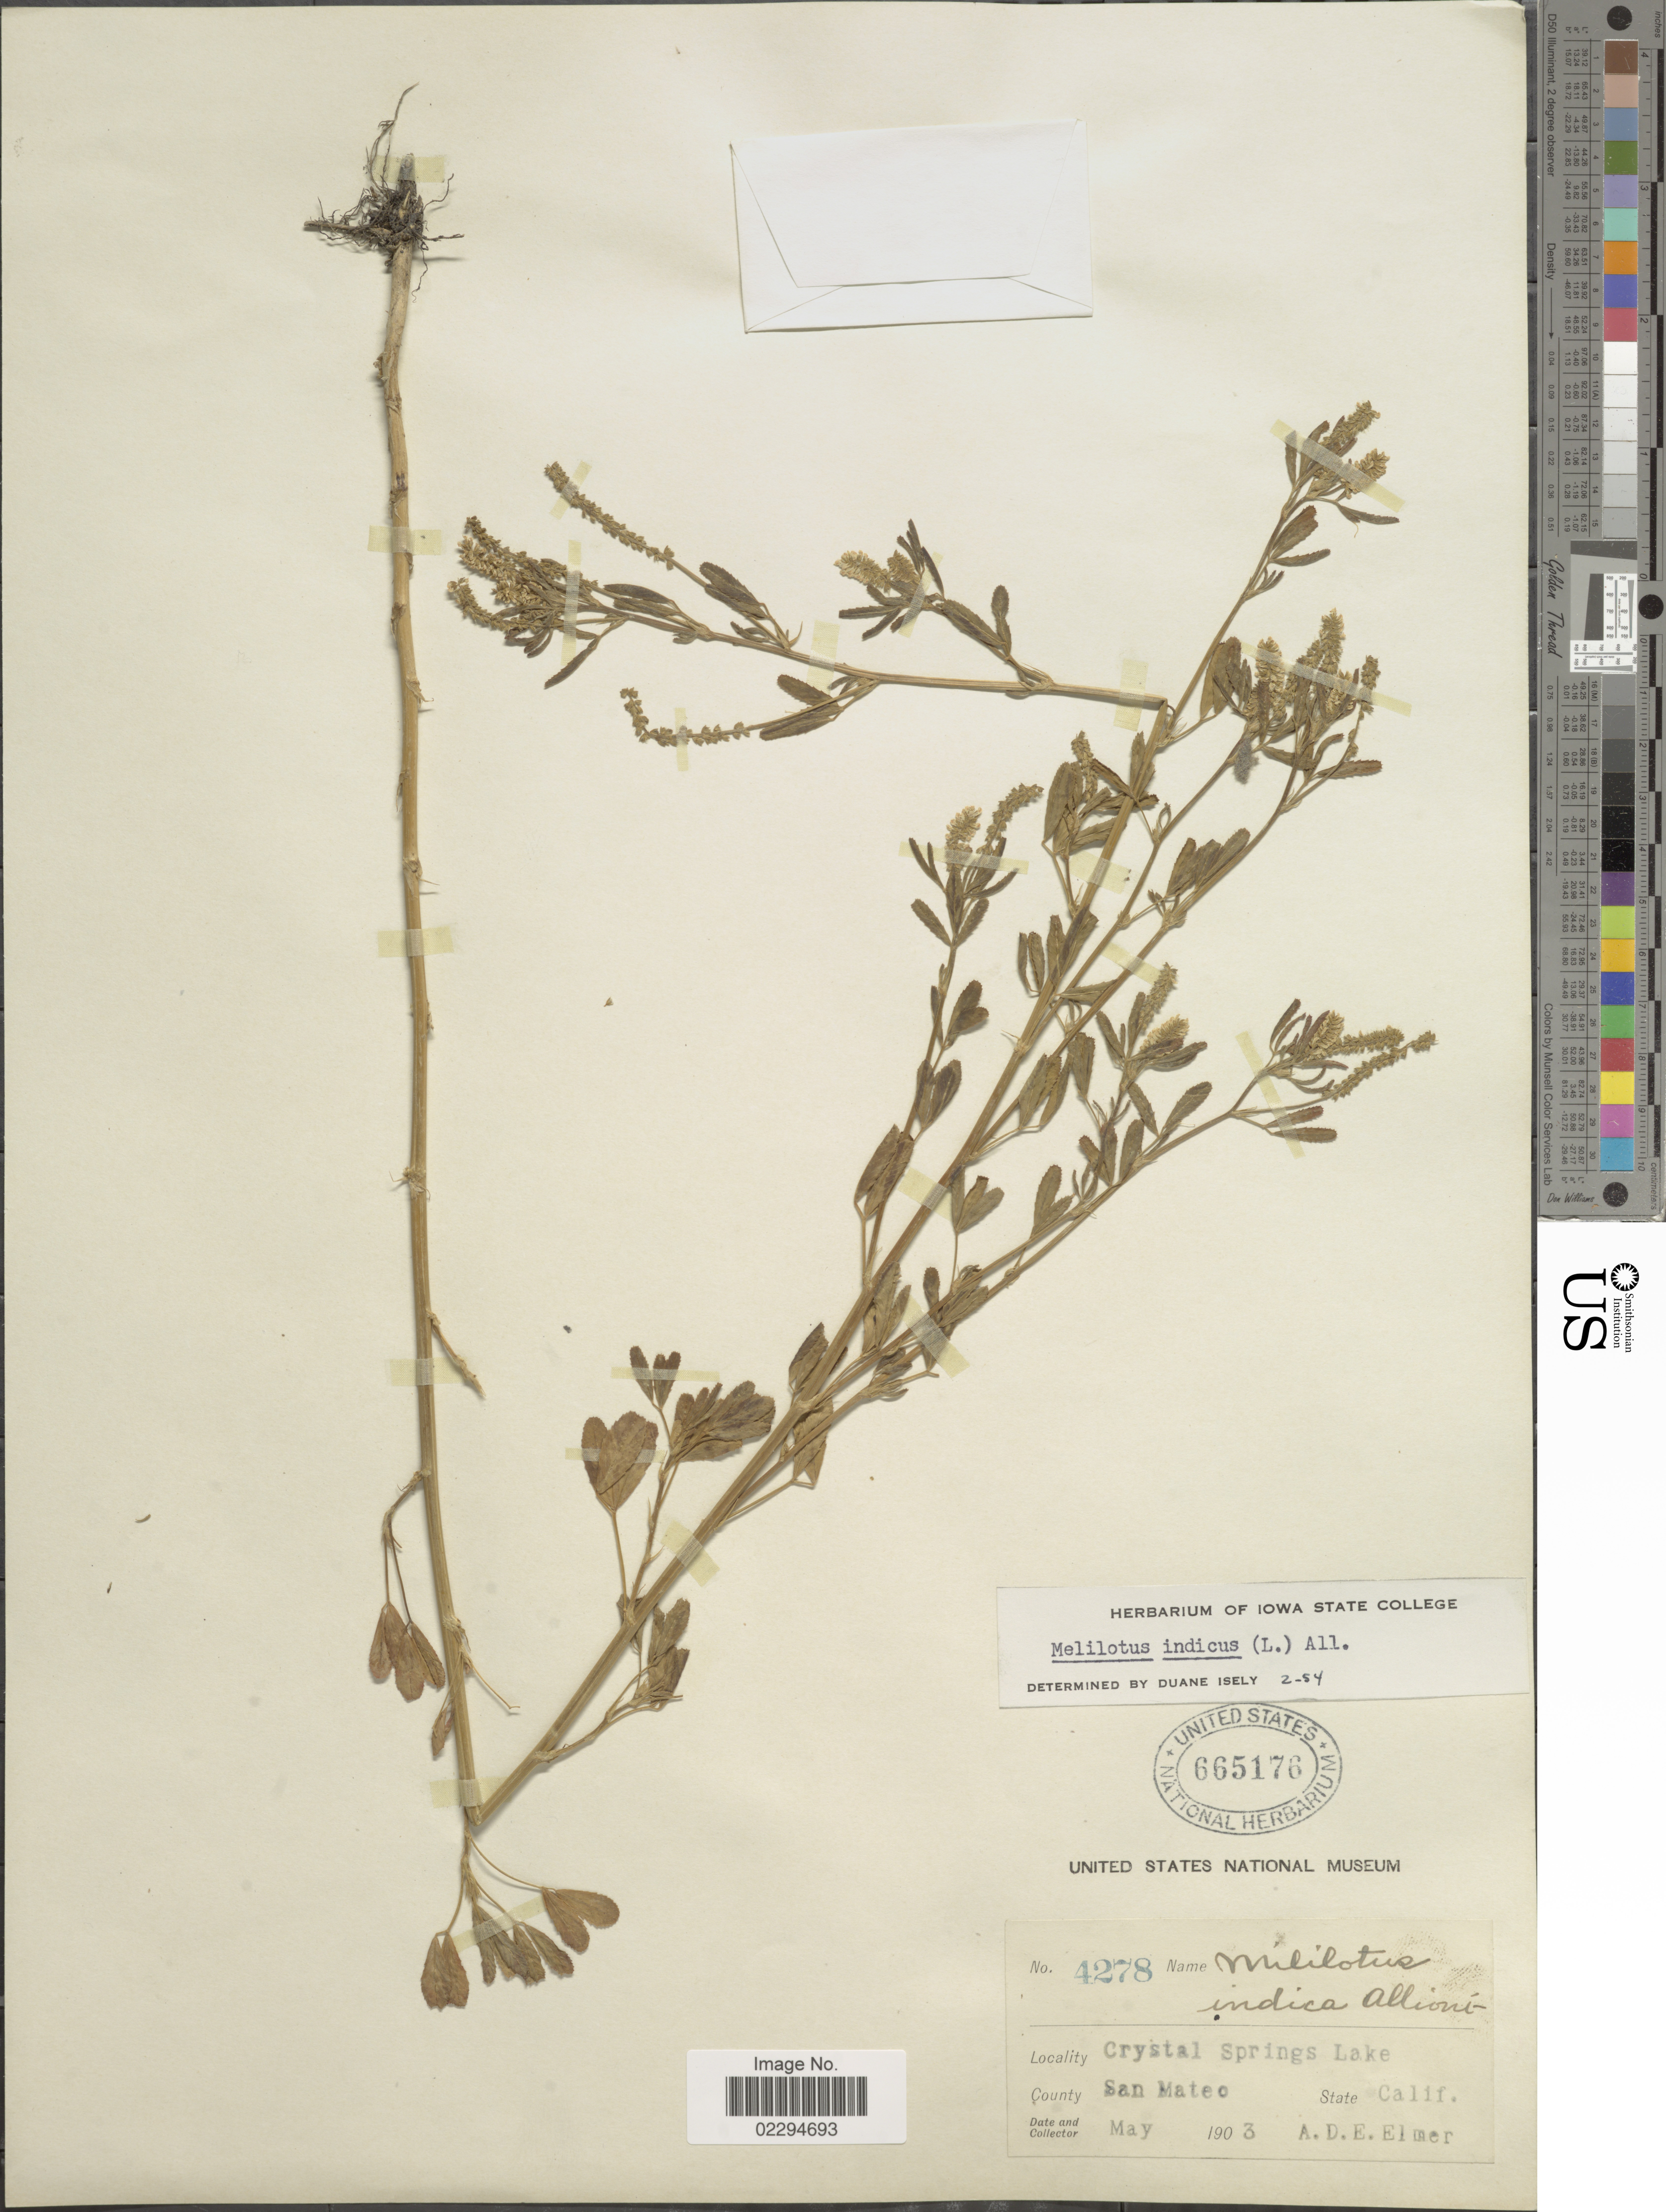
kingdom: Plantae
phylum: Tracheophyta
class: Magnoliopsida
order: Fabales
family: Fabaceae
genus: Melilotus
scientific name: Melilotus indicus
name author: (L.) All.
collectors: A. D. E. Elmer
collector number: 4278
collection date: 1903-05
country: United States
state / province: California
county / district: San Mateo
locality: Crystal Springs Lake. County San Mateo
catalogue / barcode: US 665176